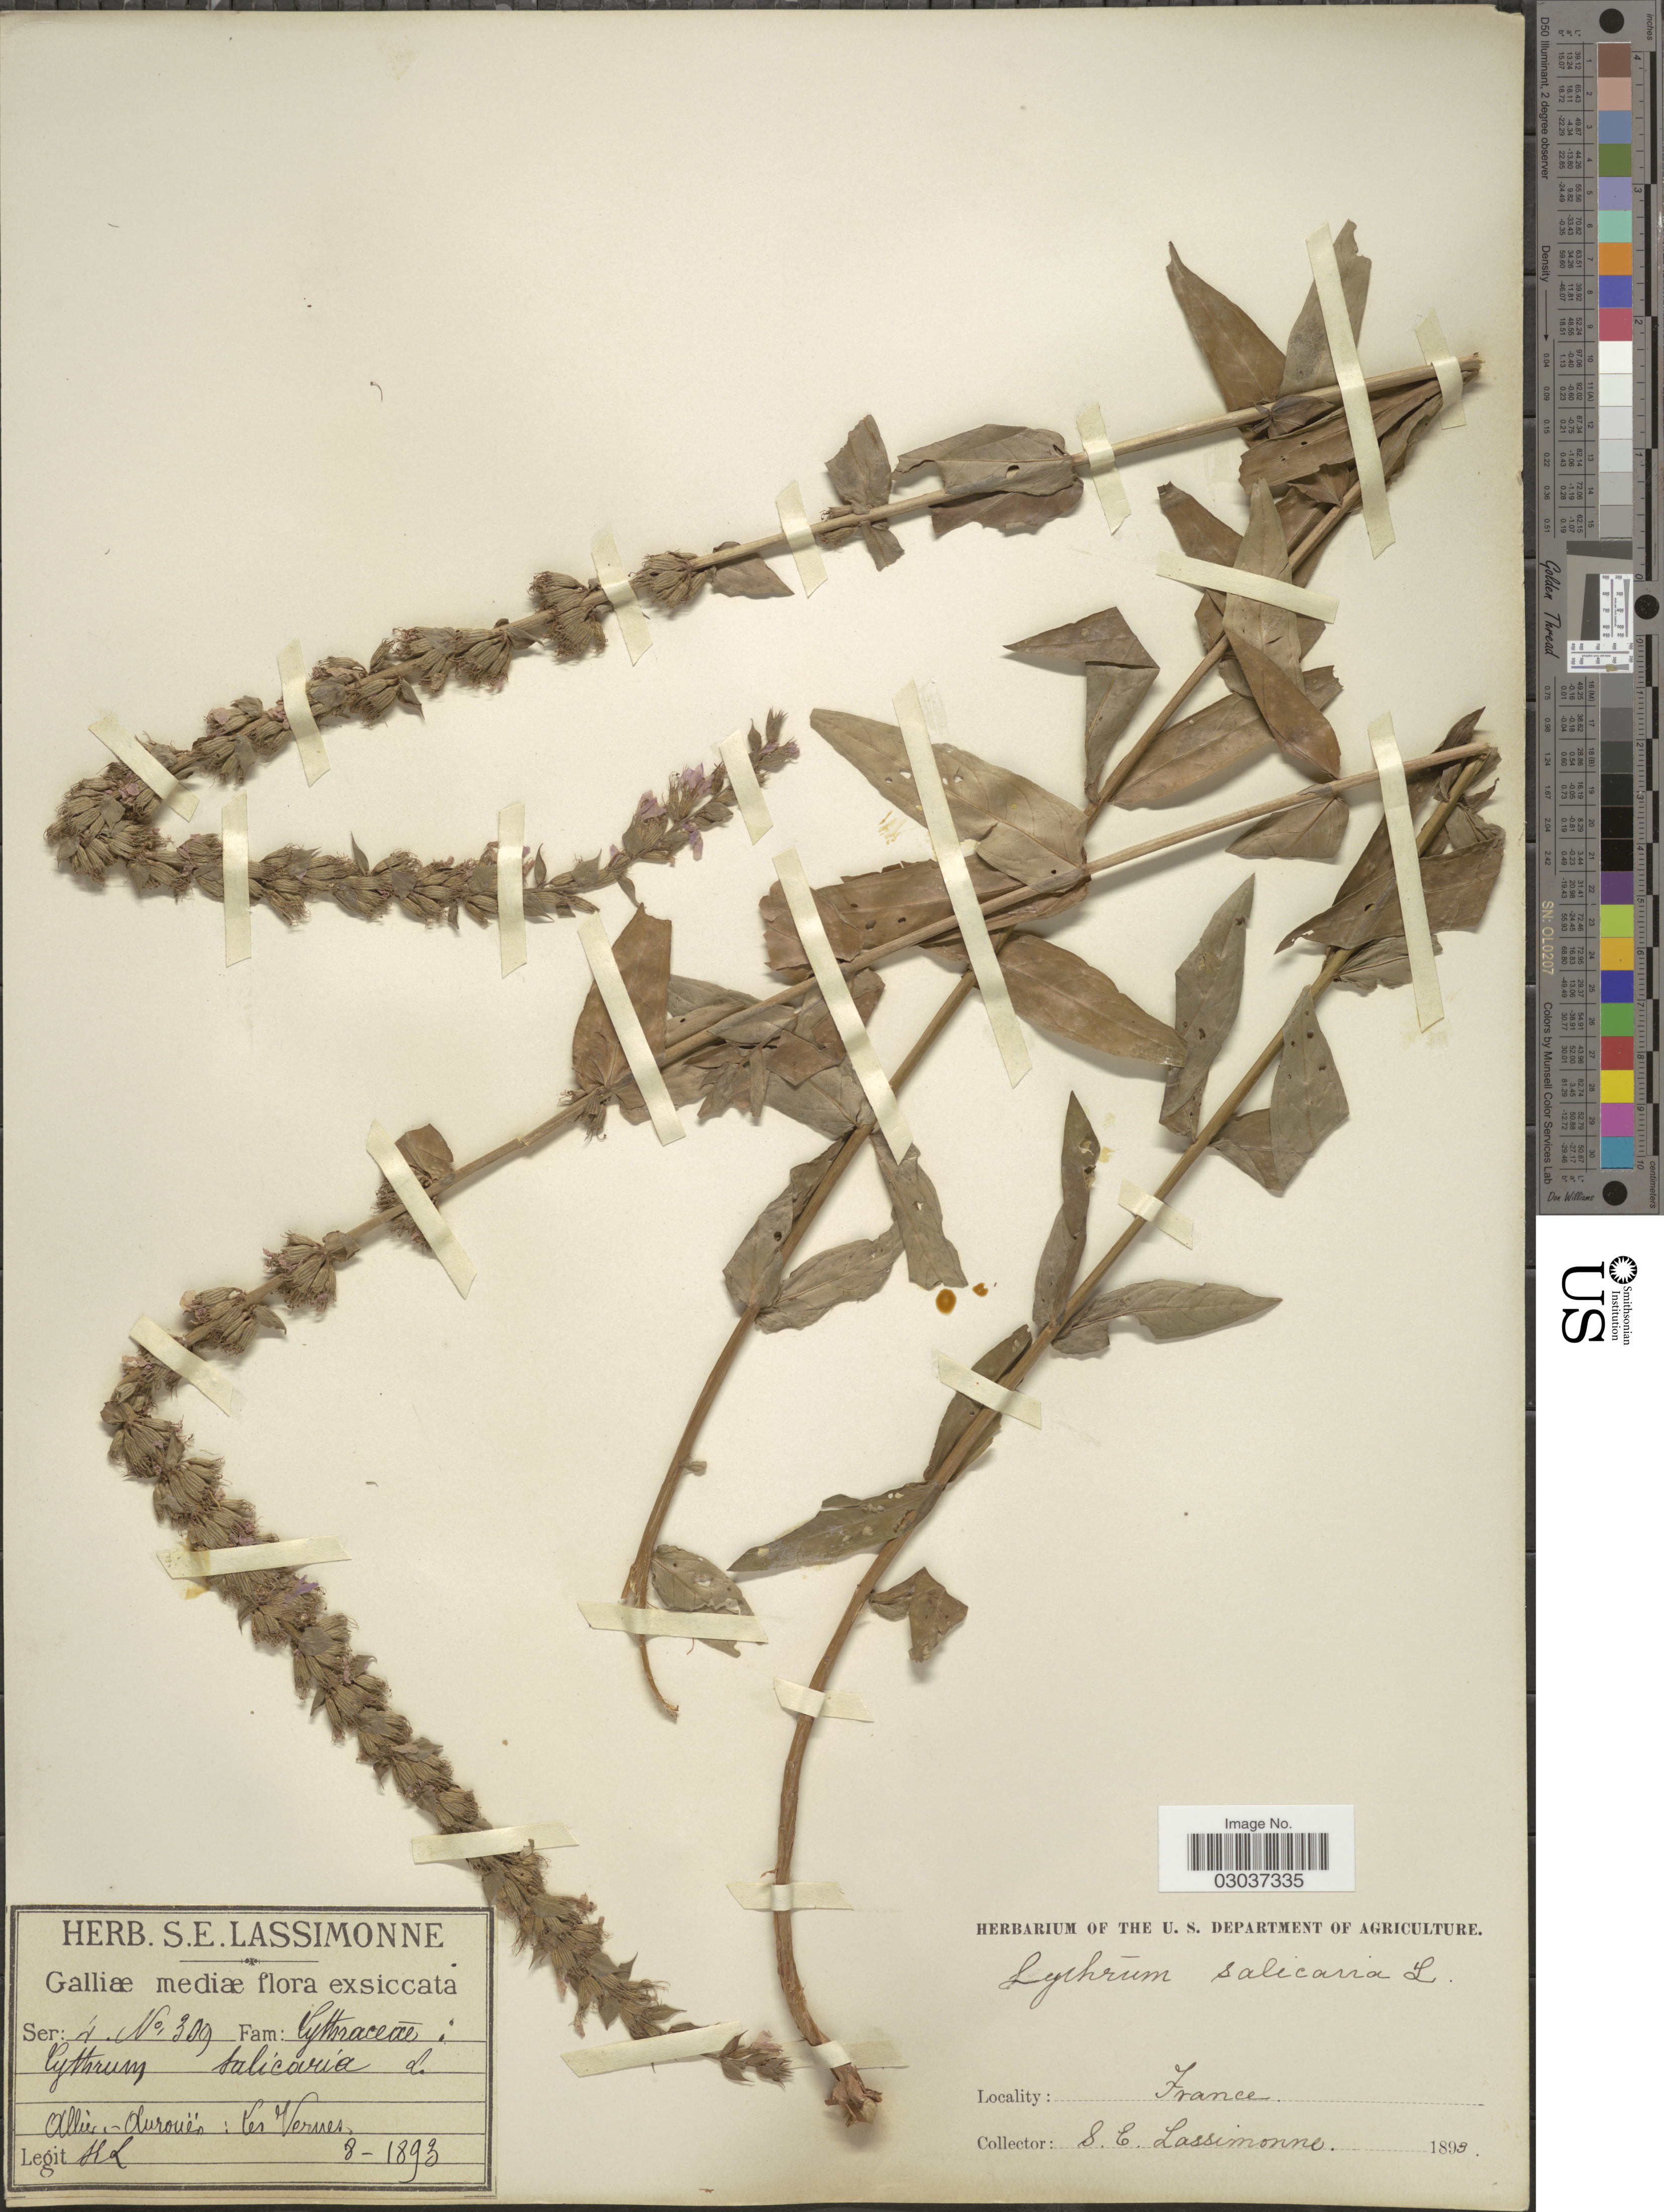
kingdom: Plantae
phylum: Tracheophyta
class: Magnoliopsida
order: Myrtales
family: Lythraceae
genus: Lythrum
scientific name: Lythrum salicaria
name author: L.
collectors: S. Lassimonne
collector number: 309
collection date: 1893-08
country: France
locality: Galliæ media. Allier-Lurouës: Les Vernes.